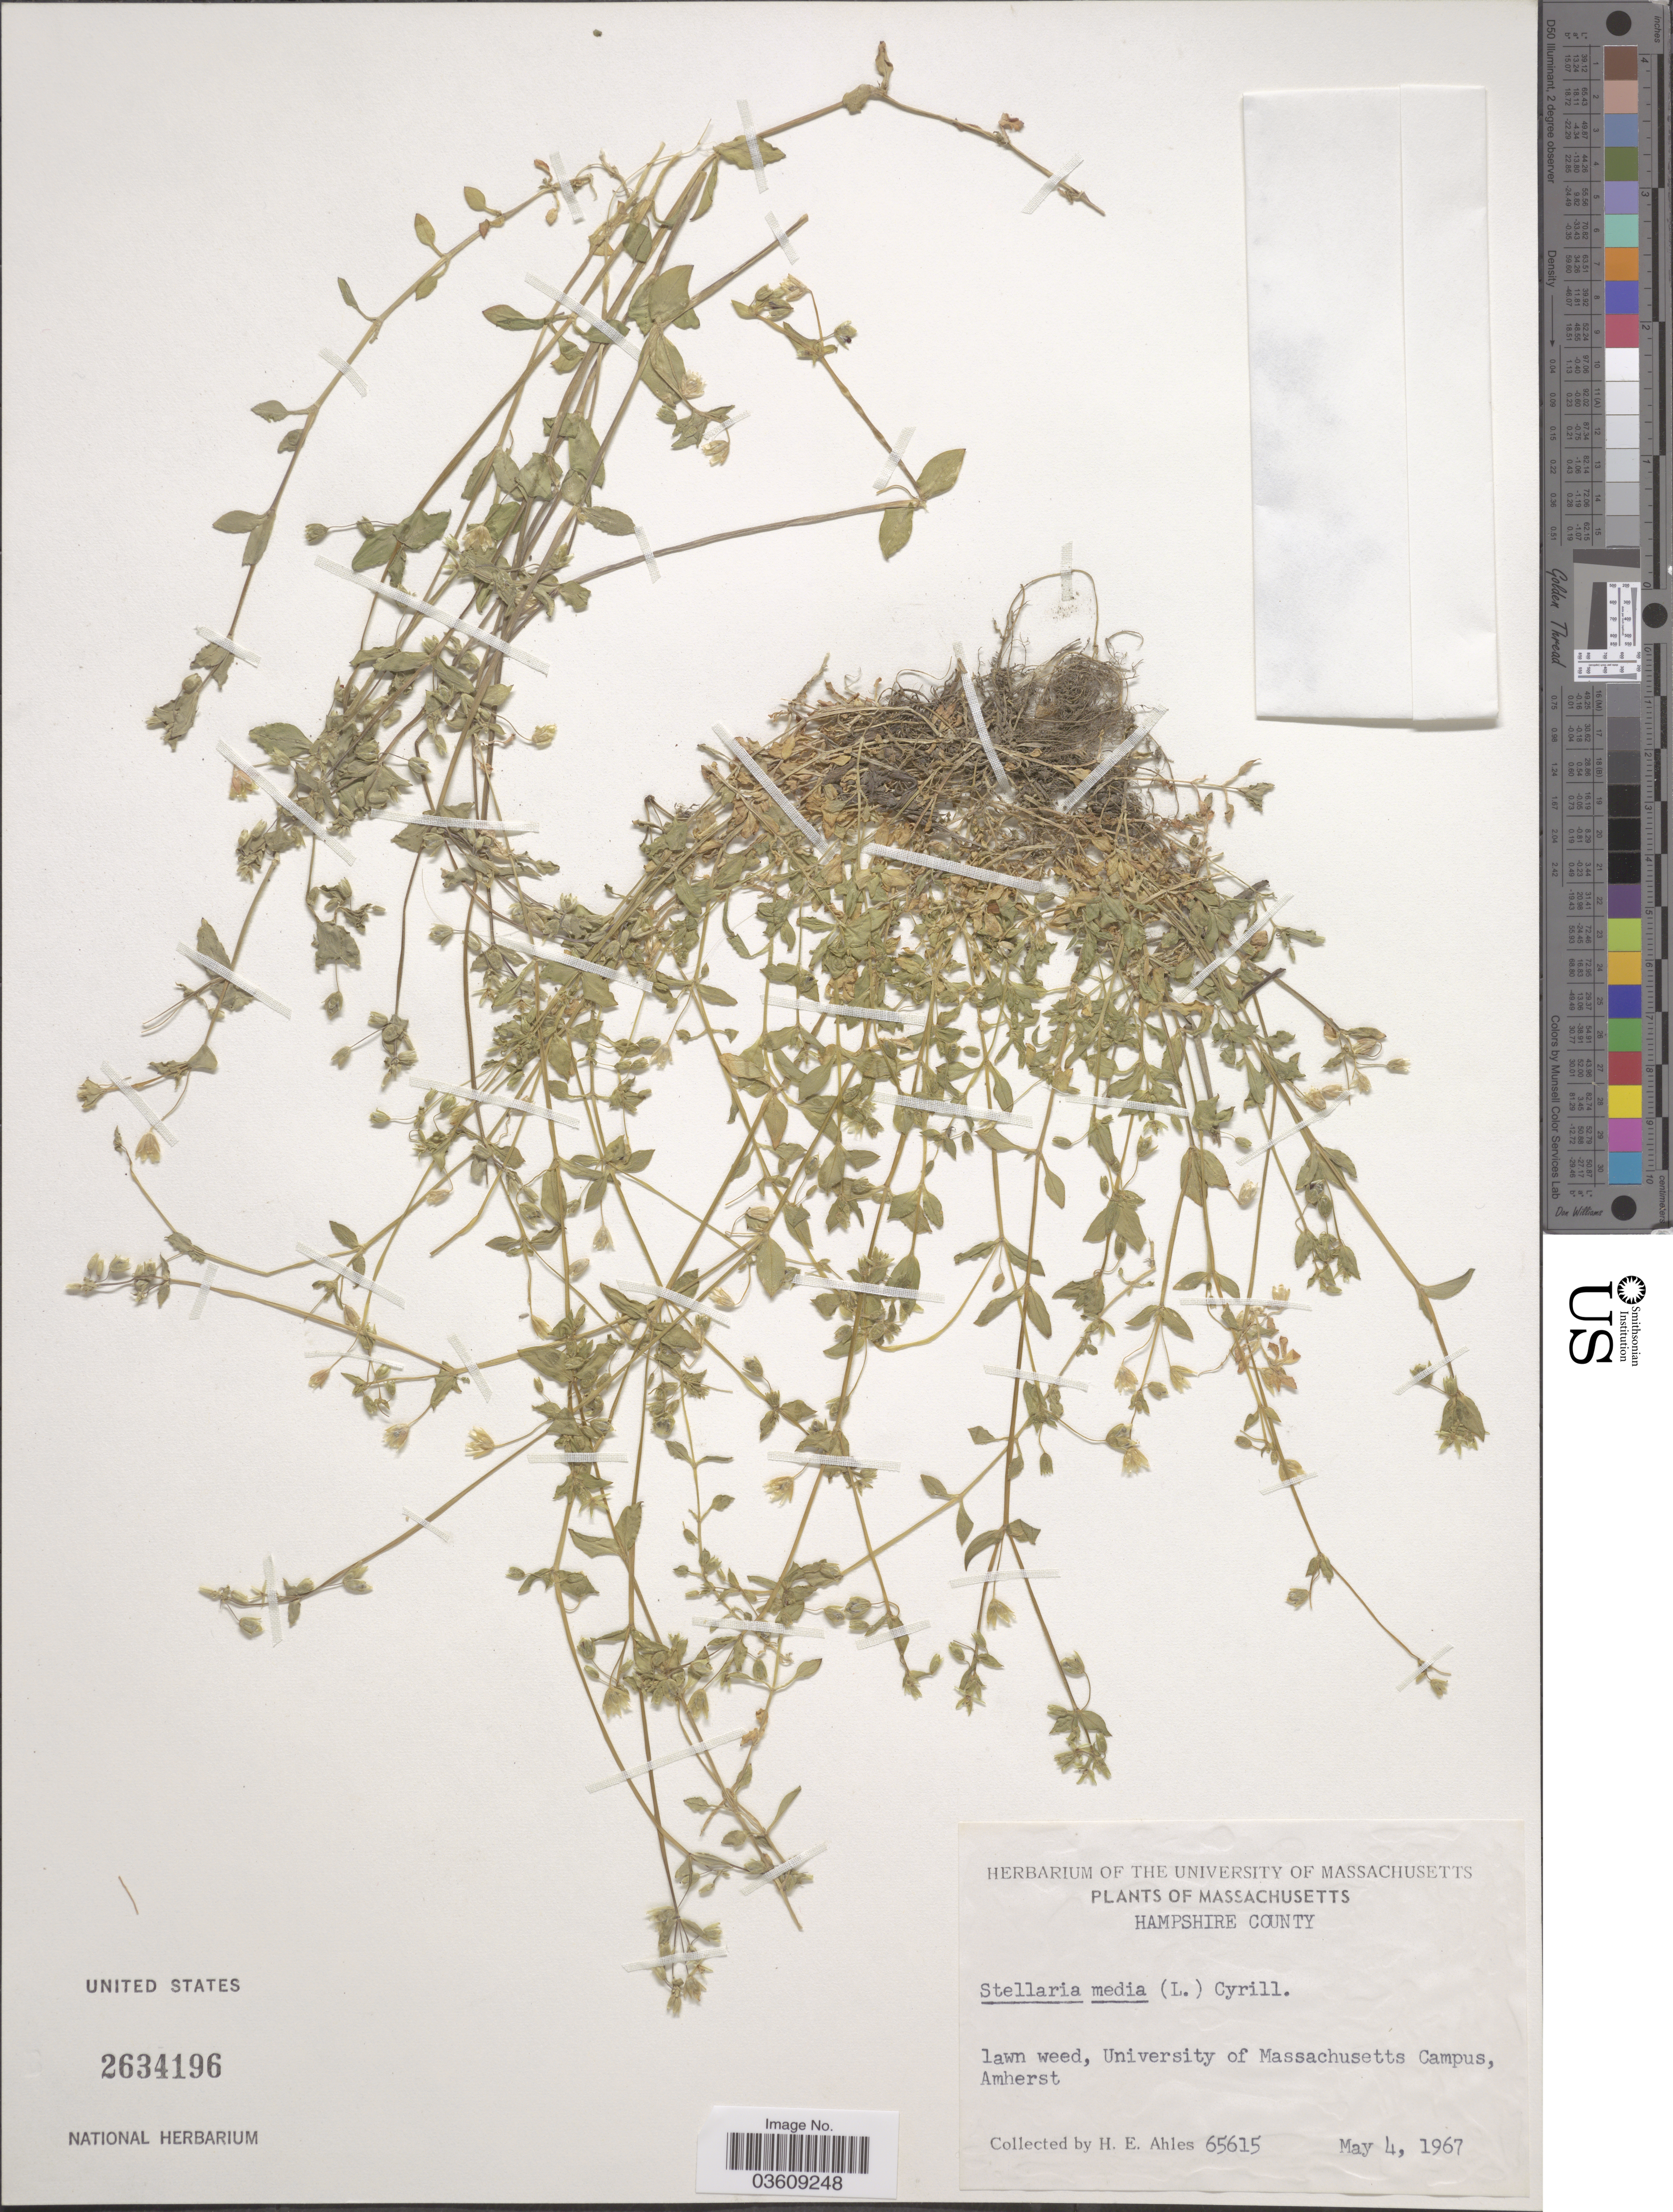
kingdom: Plantae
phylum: Tracheophyta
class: Magnoliopsida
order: Caryophyllales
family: Caryophyllaceae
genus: Stellaria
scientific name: Stellaria media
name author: (L.) Vill.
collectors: H. E. Ahles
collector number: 65615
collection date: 1967-05-04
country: United States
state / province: Massachusetts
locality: Hampshire County. University of Massachusetts Campus, Amherst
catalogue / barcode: US 2634196